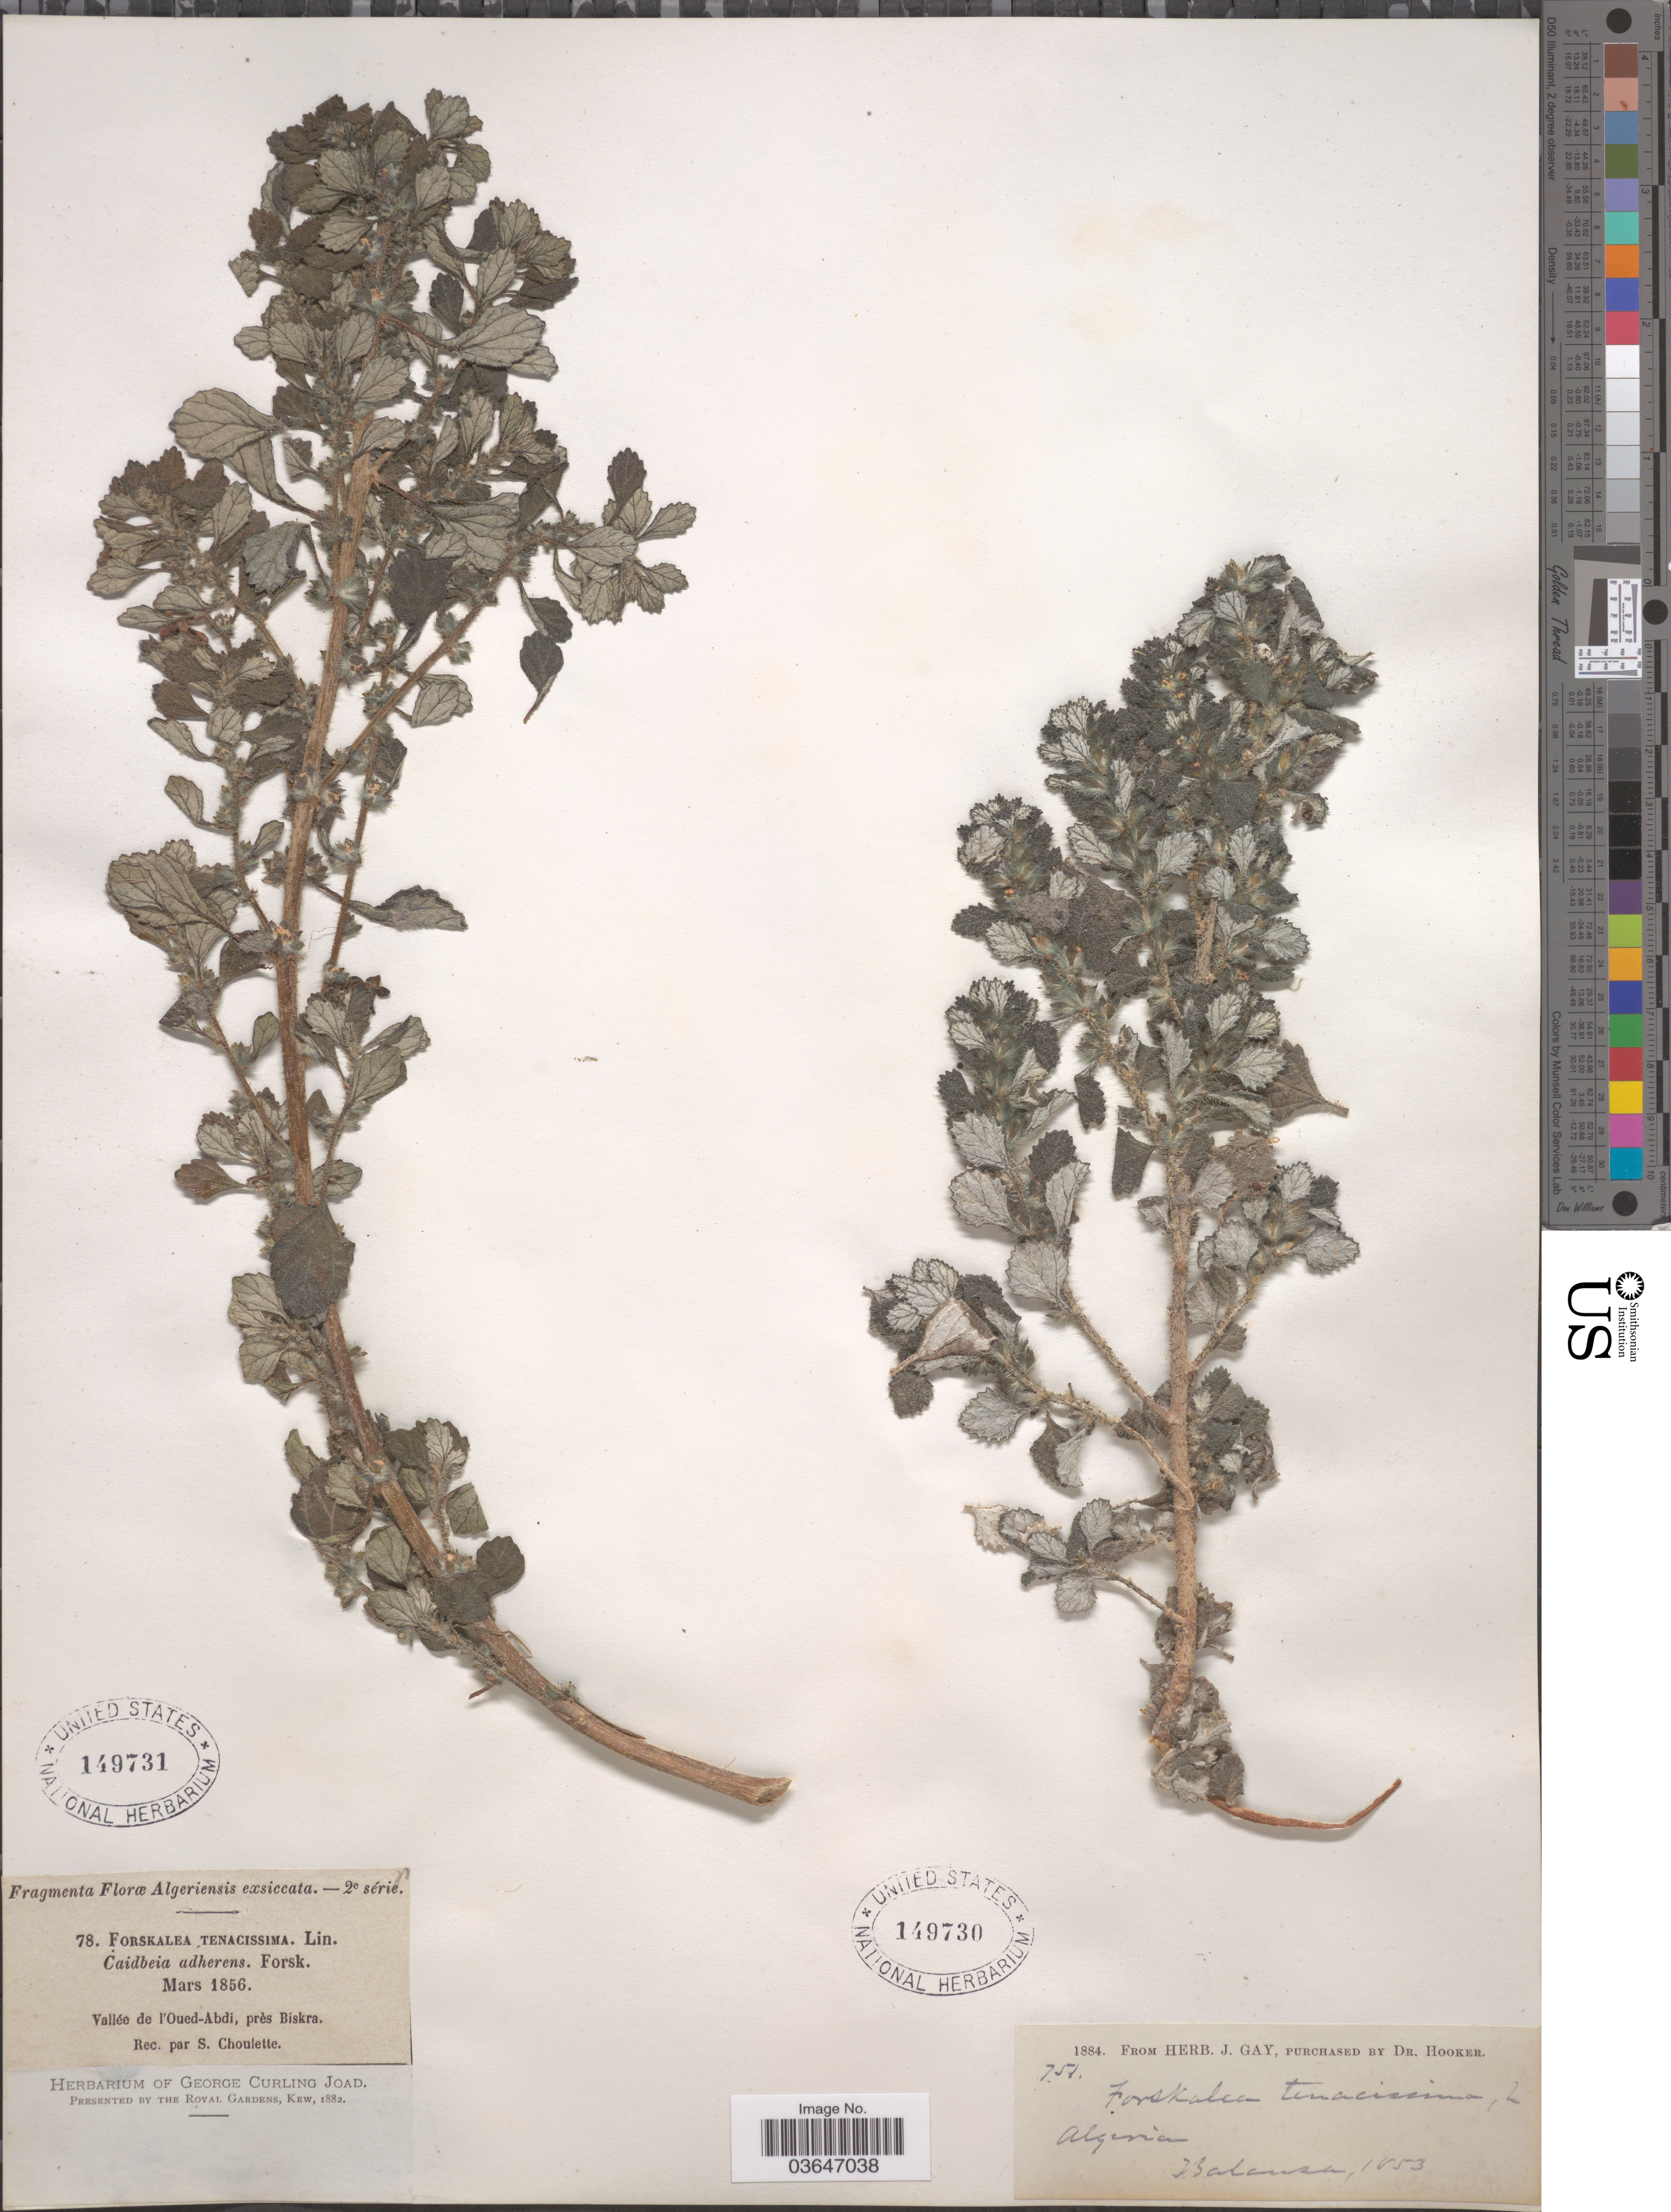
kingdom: Plantae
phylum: Tracheophyta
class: Magnoliopsida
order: Rosales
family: Urticaceae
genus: Forsskaolea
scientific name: Forsskaolea griersonii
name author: A.G. Mill. & J.A. Nyberg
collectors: -. Balansa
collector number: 751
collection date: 1853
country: Algeria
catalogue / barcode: US 149730-2